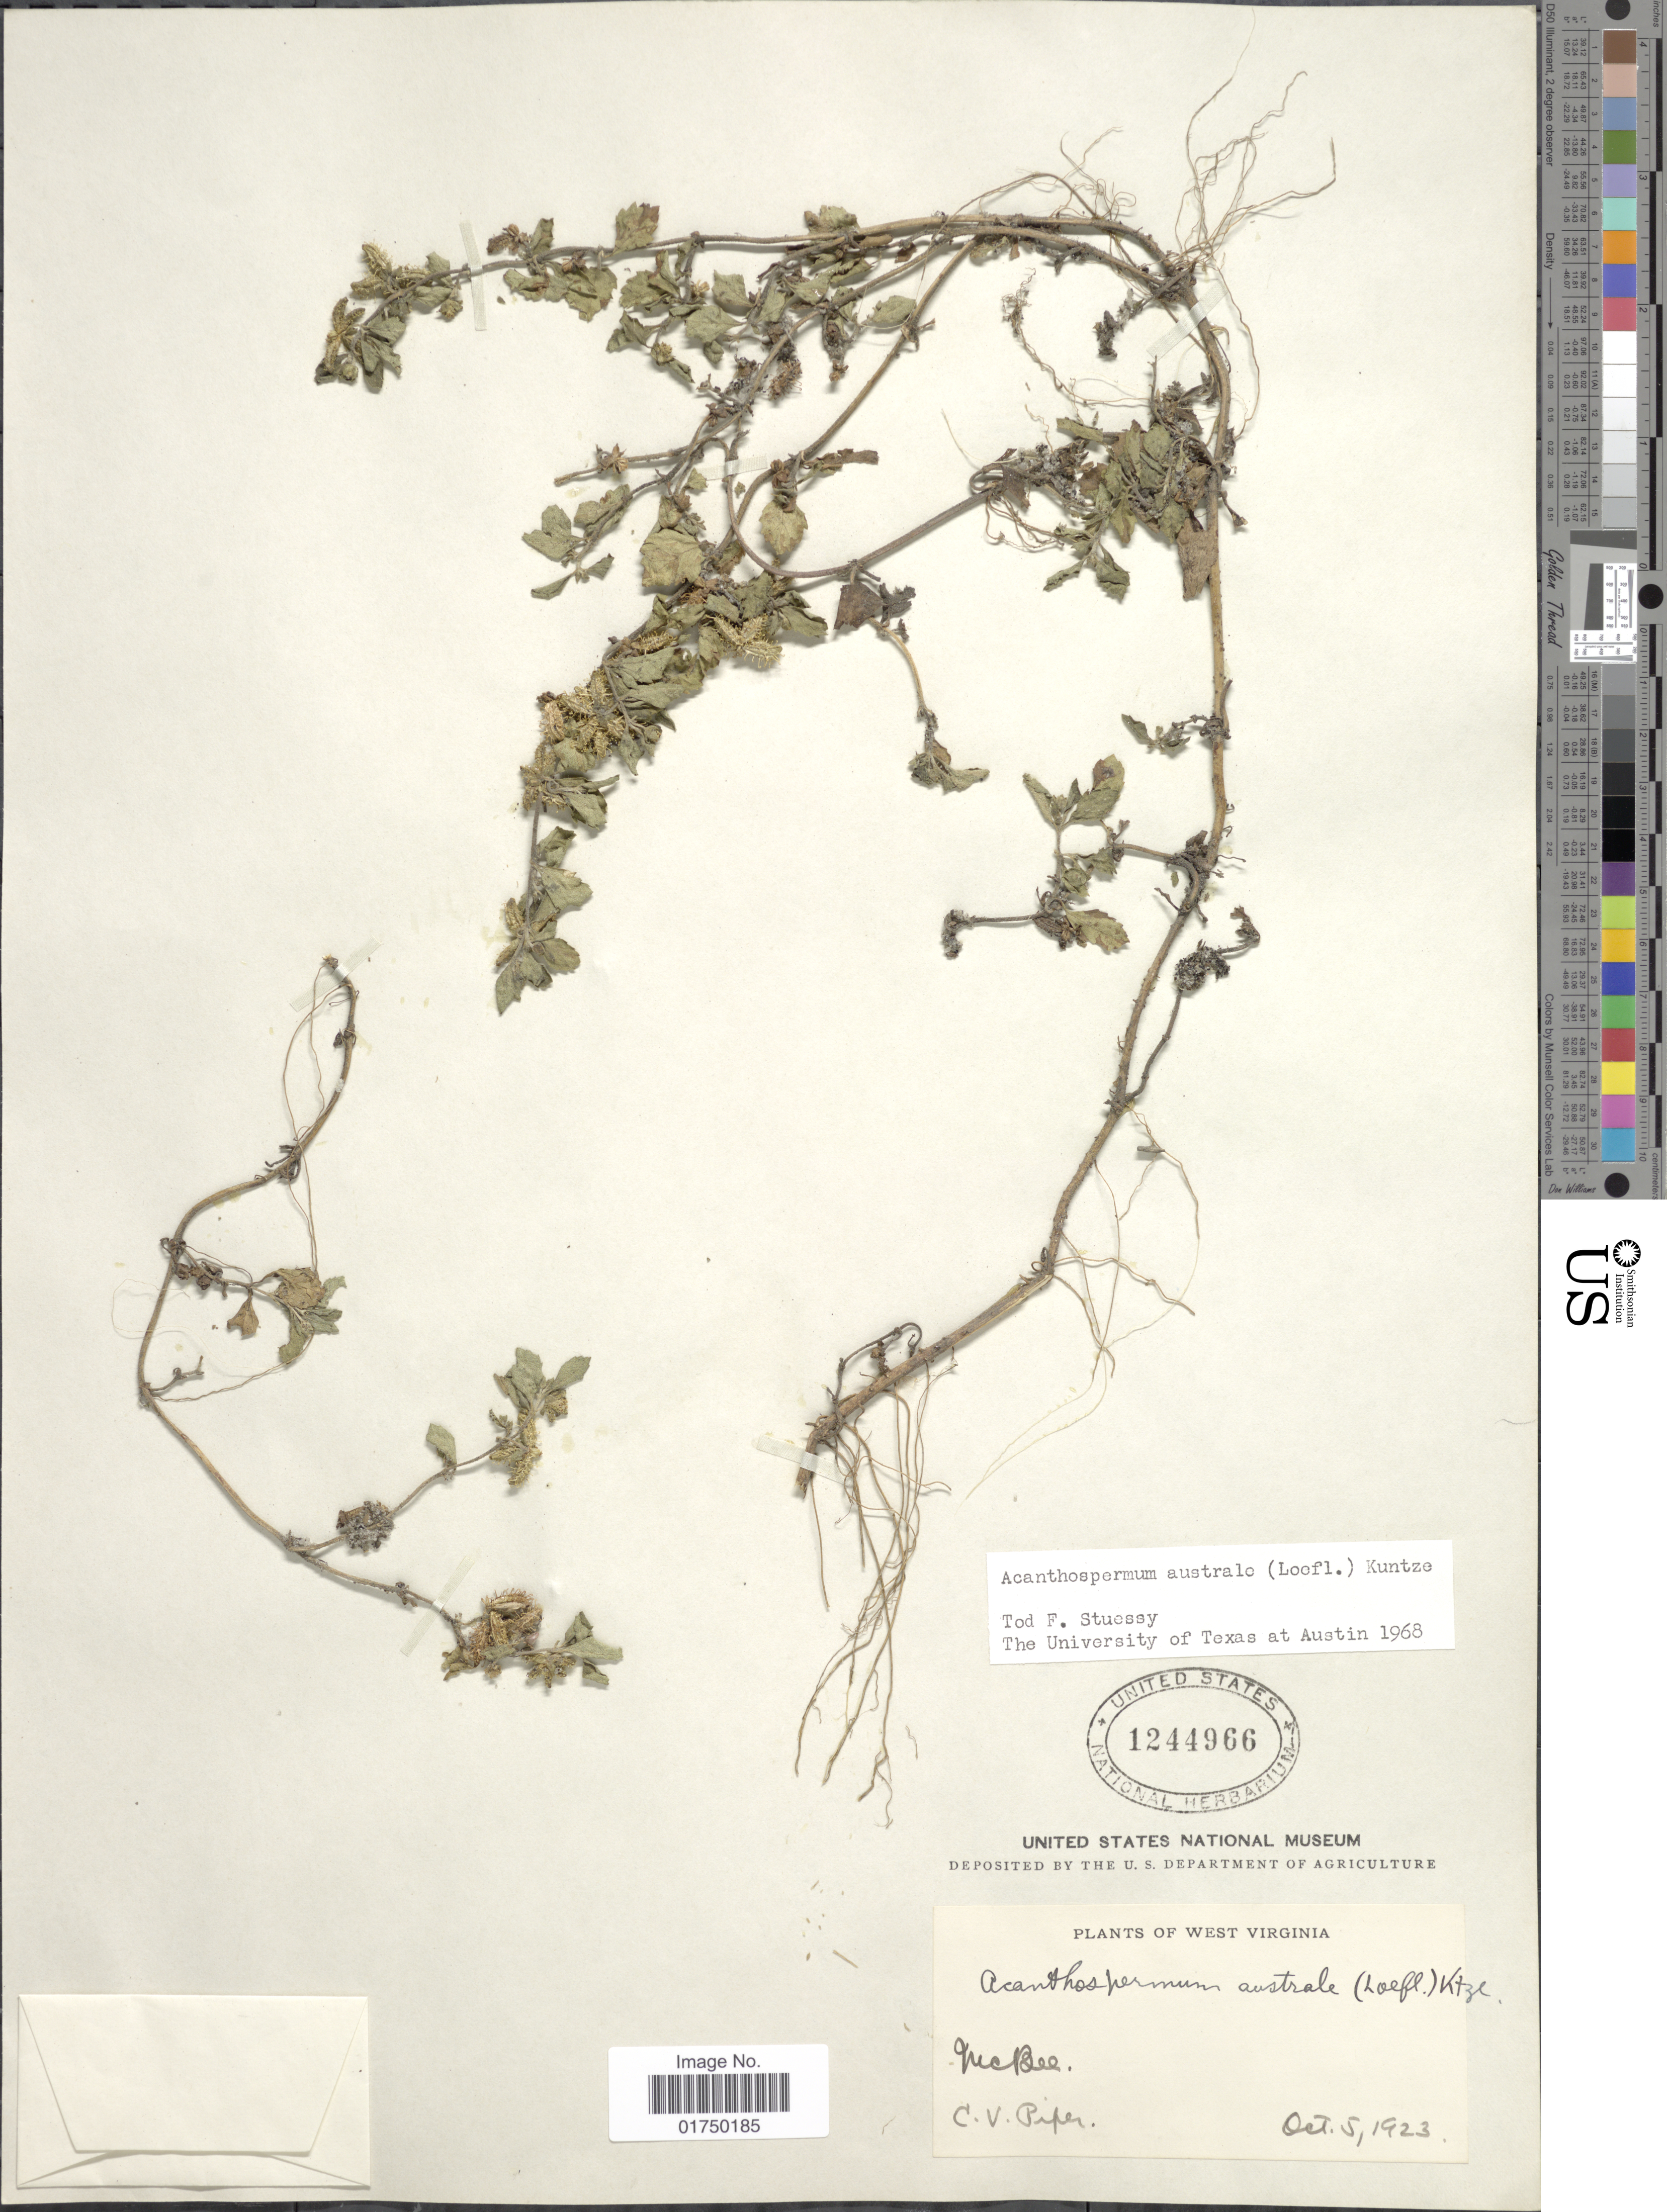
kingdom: Plantae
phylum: Tracheophyta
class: Magnoliopsida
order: Asterales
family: Asteraceae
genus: Acanthospermum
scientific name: Acanthospermum australe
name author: (Loefl.) Kuntze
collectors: C. V. Piper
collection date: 1923-10-05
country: United States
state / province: West Virginia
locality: Mc Bee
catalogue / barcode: US 1244966